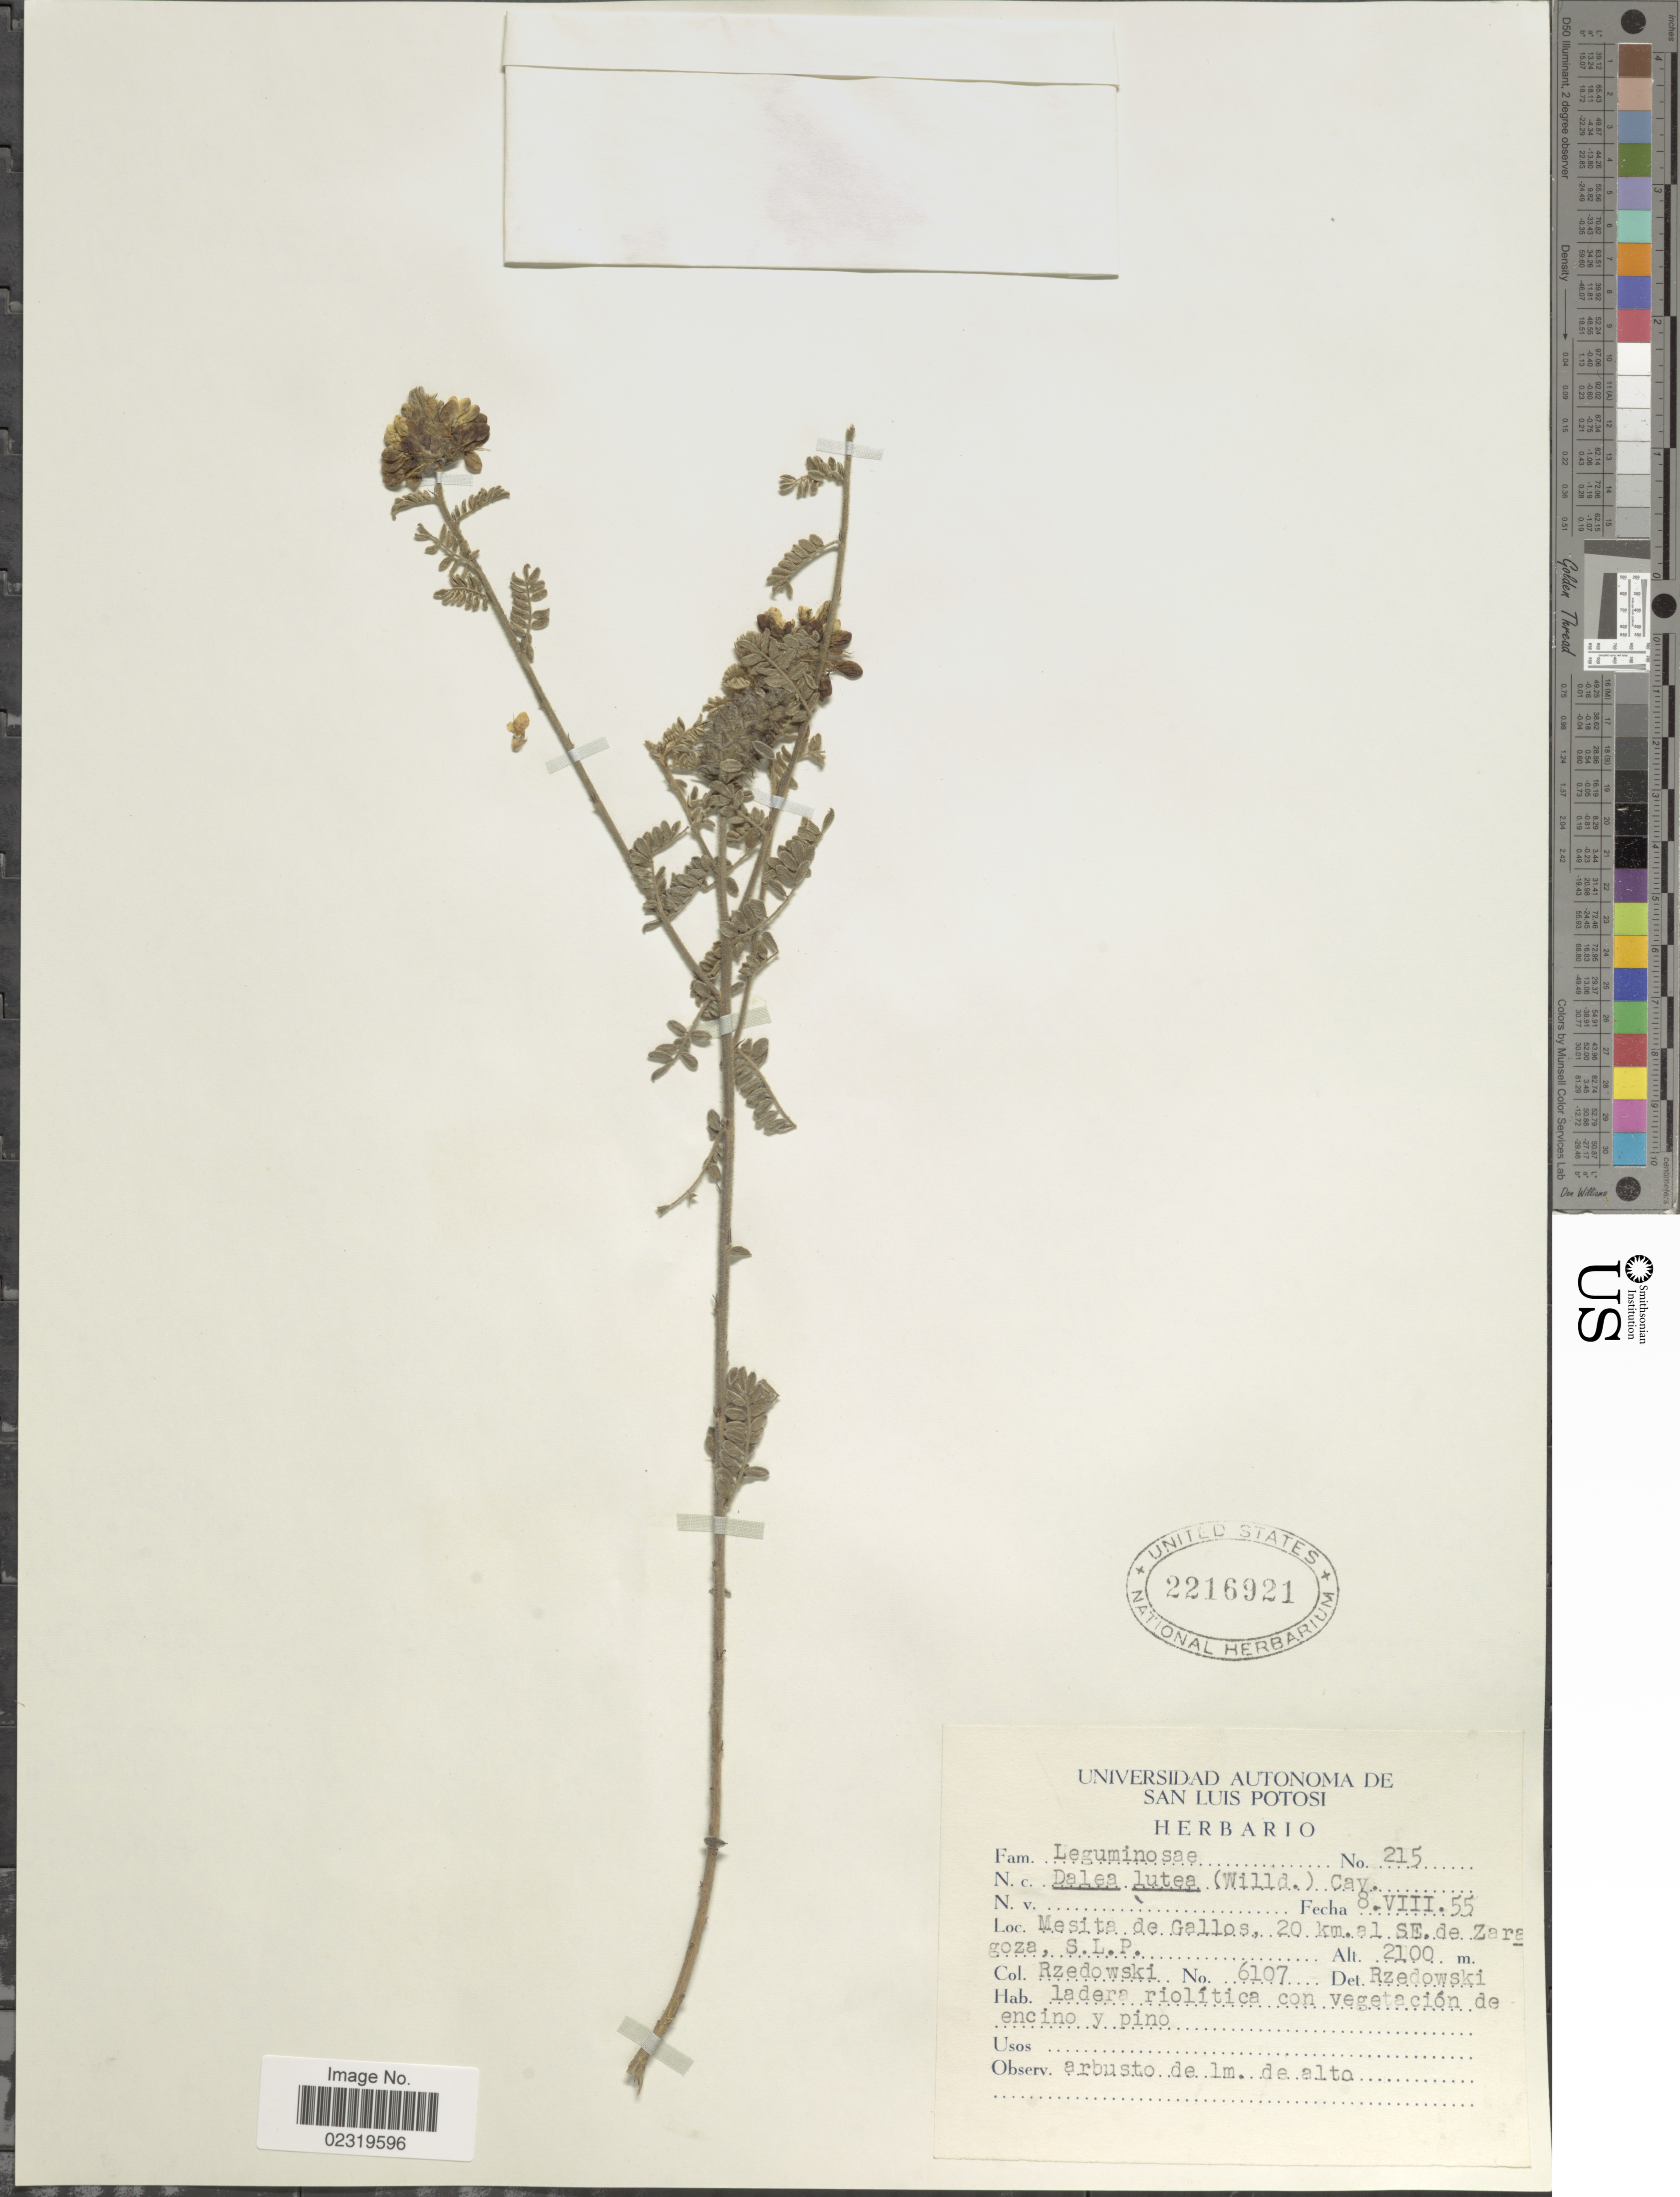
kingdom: Plantae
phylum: Tracheophyta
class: Magnoliopsida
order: Fabales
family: Fabaceae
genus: Dalea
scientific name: Dalea lutea var. lutea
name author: (Cav.) Willd.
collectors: Rzedowski, --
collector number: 6107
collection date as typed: Transcribed d/m/y: 8/8/55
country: Mexico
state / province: San Luis Potosí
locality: Mesita de Gallos, 20 km al SE de Zaragoza, S. L. P.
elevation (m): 2100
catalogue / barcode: US 2216921